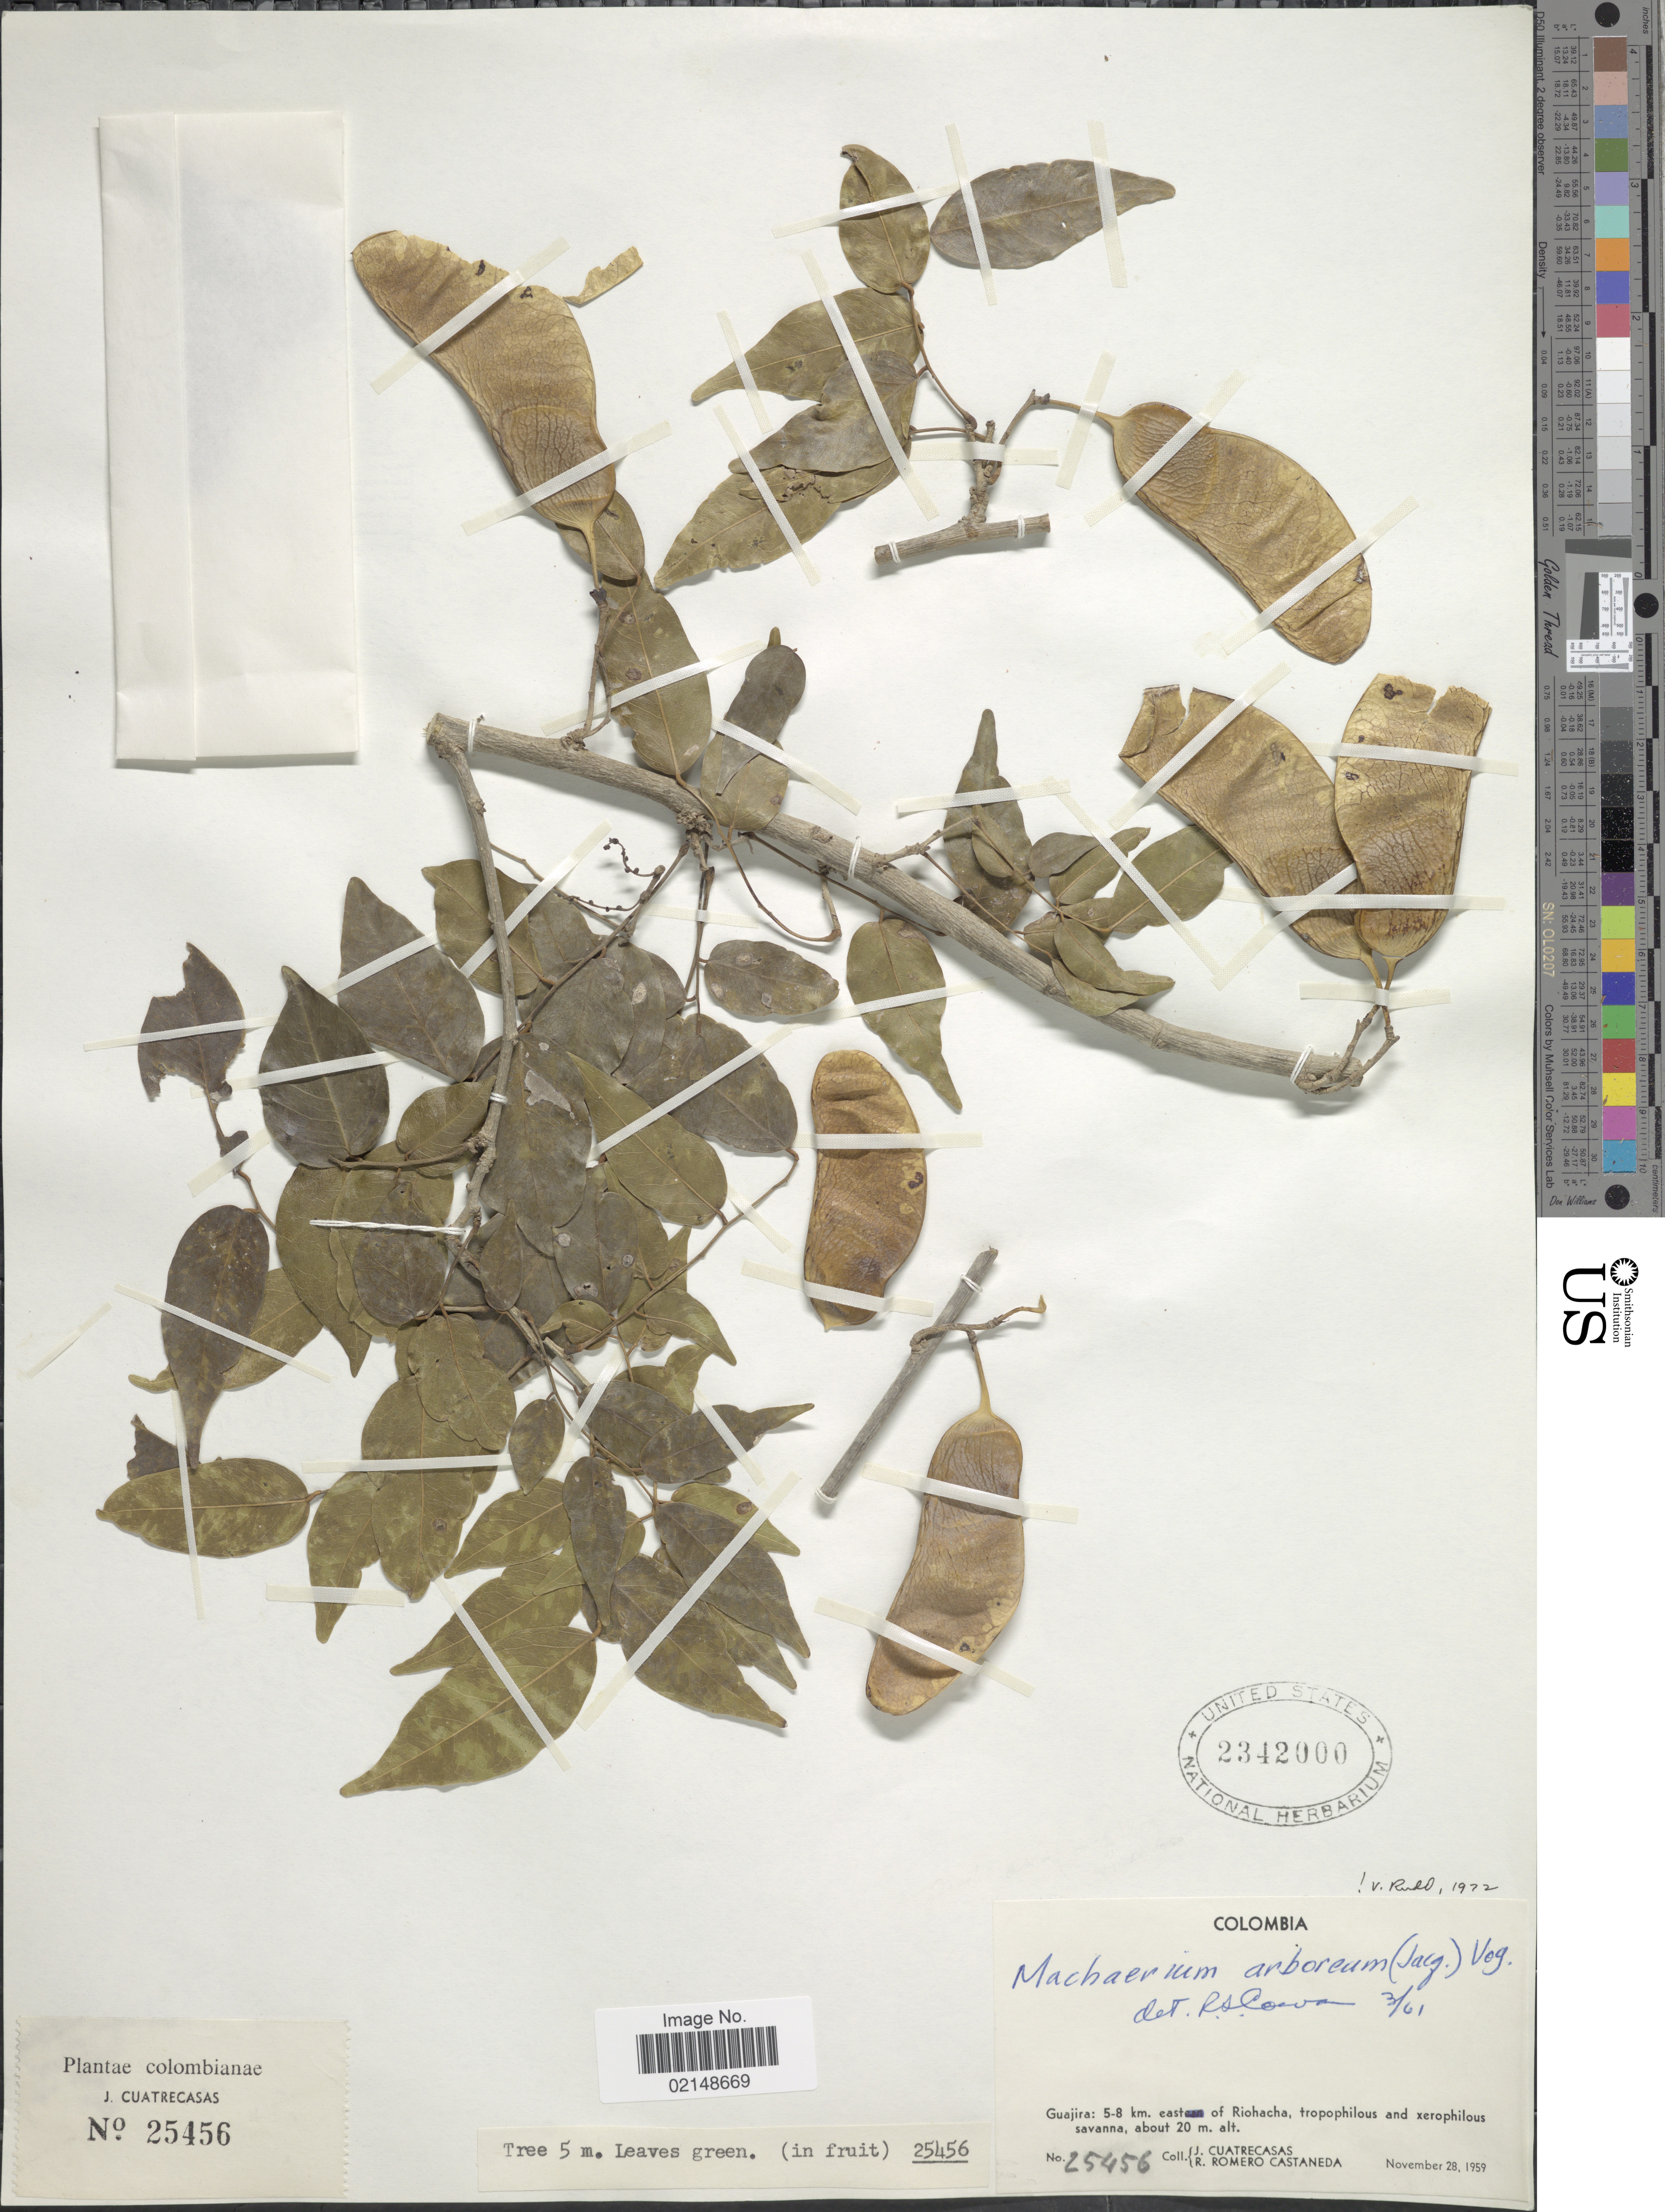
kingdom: Plantae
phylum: Tracheophyta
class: Magnoliopsida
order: Fabales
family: Fabaceae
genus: Machaerium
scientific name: Machaerium arboreum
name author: (Jacq.) Benth.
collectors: J. Cuatrecasas & R. Romero Castañeda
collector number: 25456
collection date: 1959-11-28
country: Colombia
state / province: La Guajira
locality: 5-8 km east of Riohacha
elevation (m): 20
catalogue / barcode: US 2342000